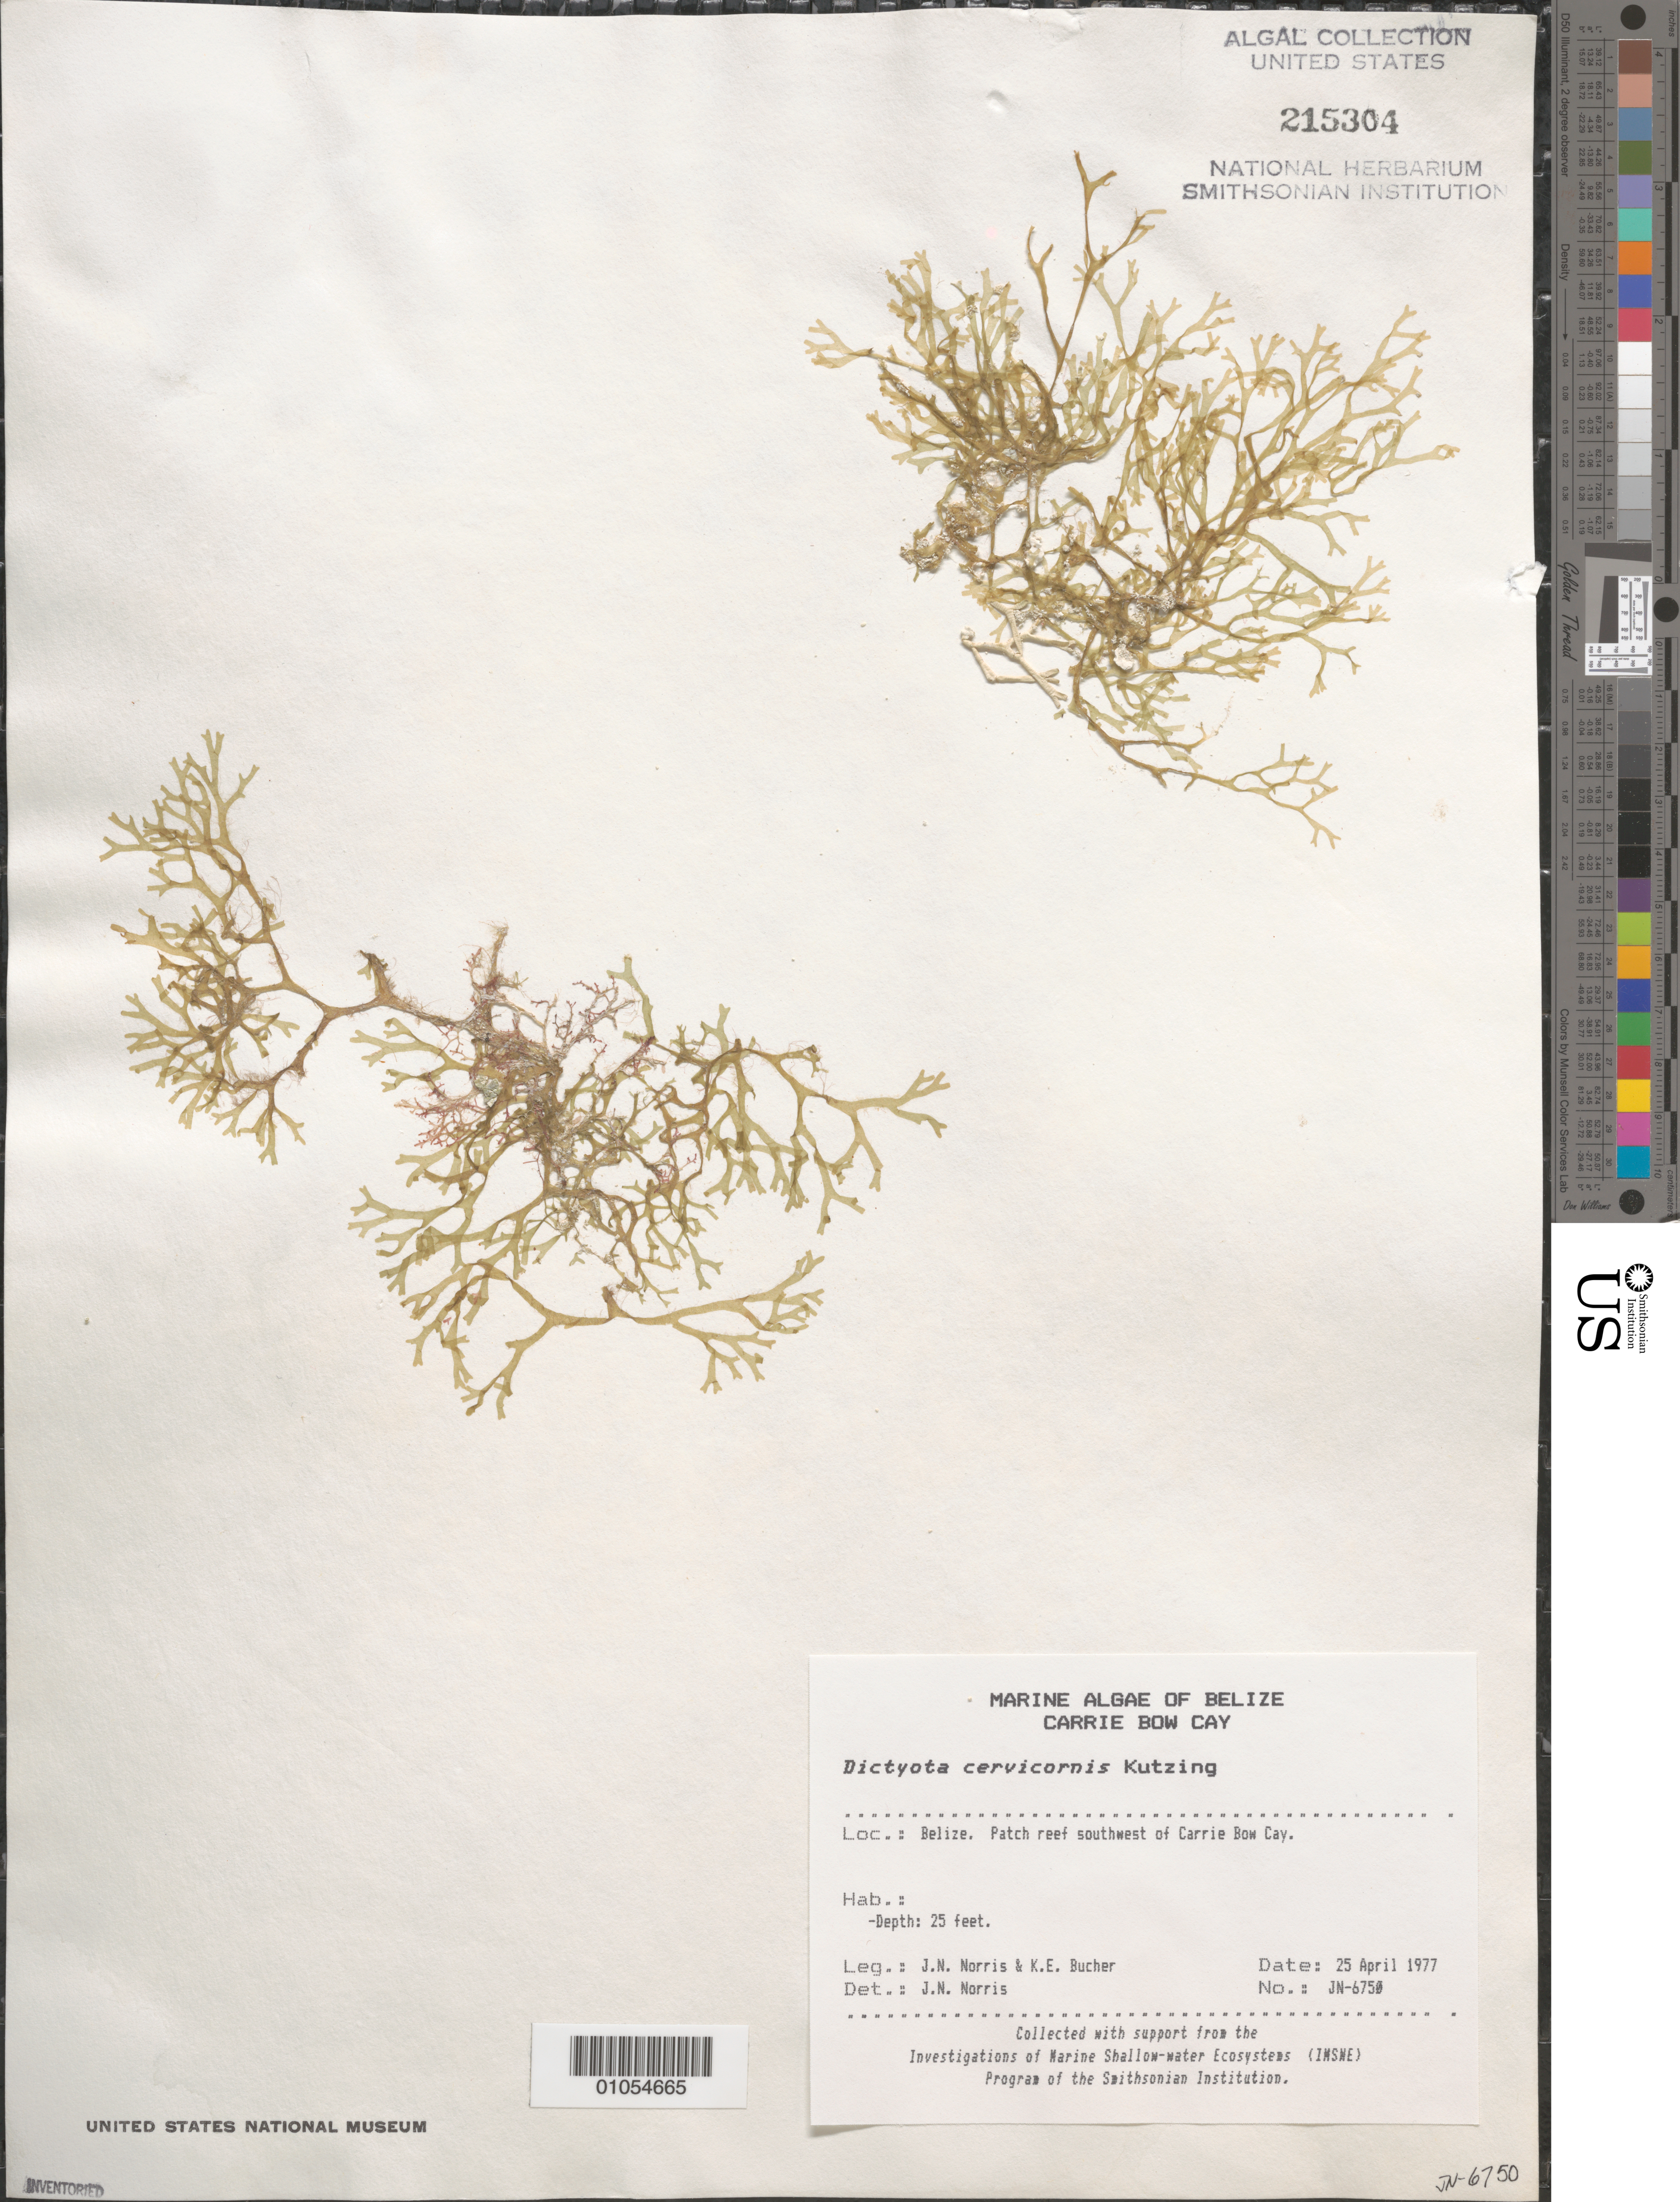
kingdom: Chromista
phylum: Ochrophyta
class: Phaeophyceae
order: Dictyotales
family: Dictyotaceae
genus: Dictyota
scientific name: Dictyota cervicornis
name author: Kütz.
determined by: Norris, James N.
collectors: J. N. Norris & K. E. Bucher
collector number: JN-6750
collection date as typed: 25 Apr 1977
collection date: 1977-04-25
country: Belize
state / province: Stann Creek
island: Carrie Bow Cay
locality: Patch reef southwest of Carrie Bow Cay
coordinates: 16 48'N, 88 05'W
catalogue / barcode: US 215304